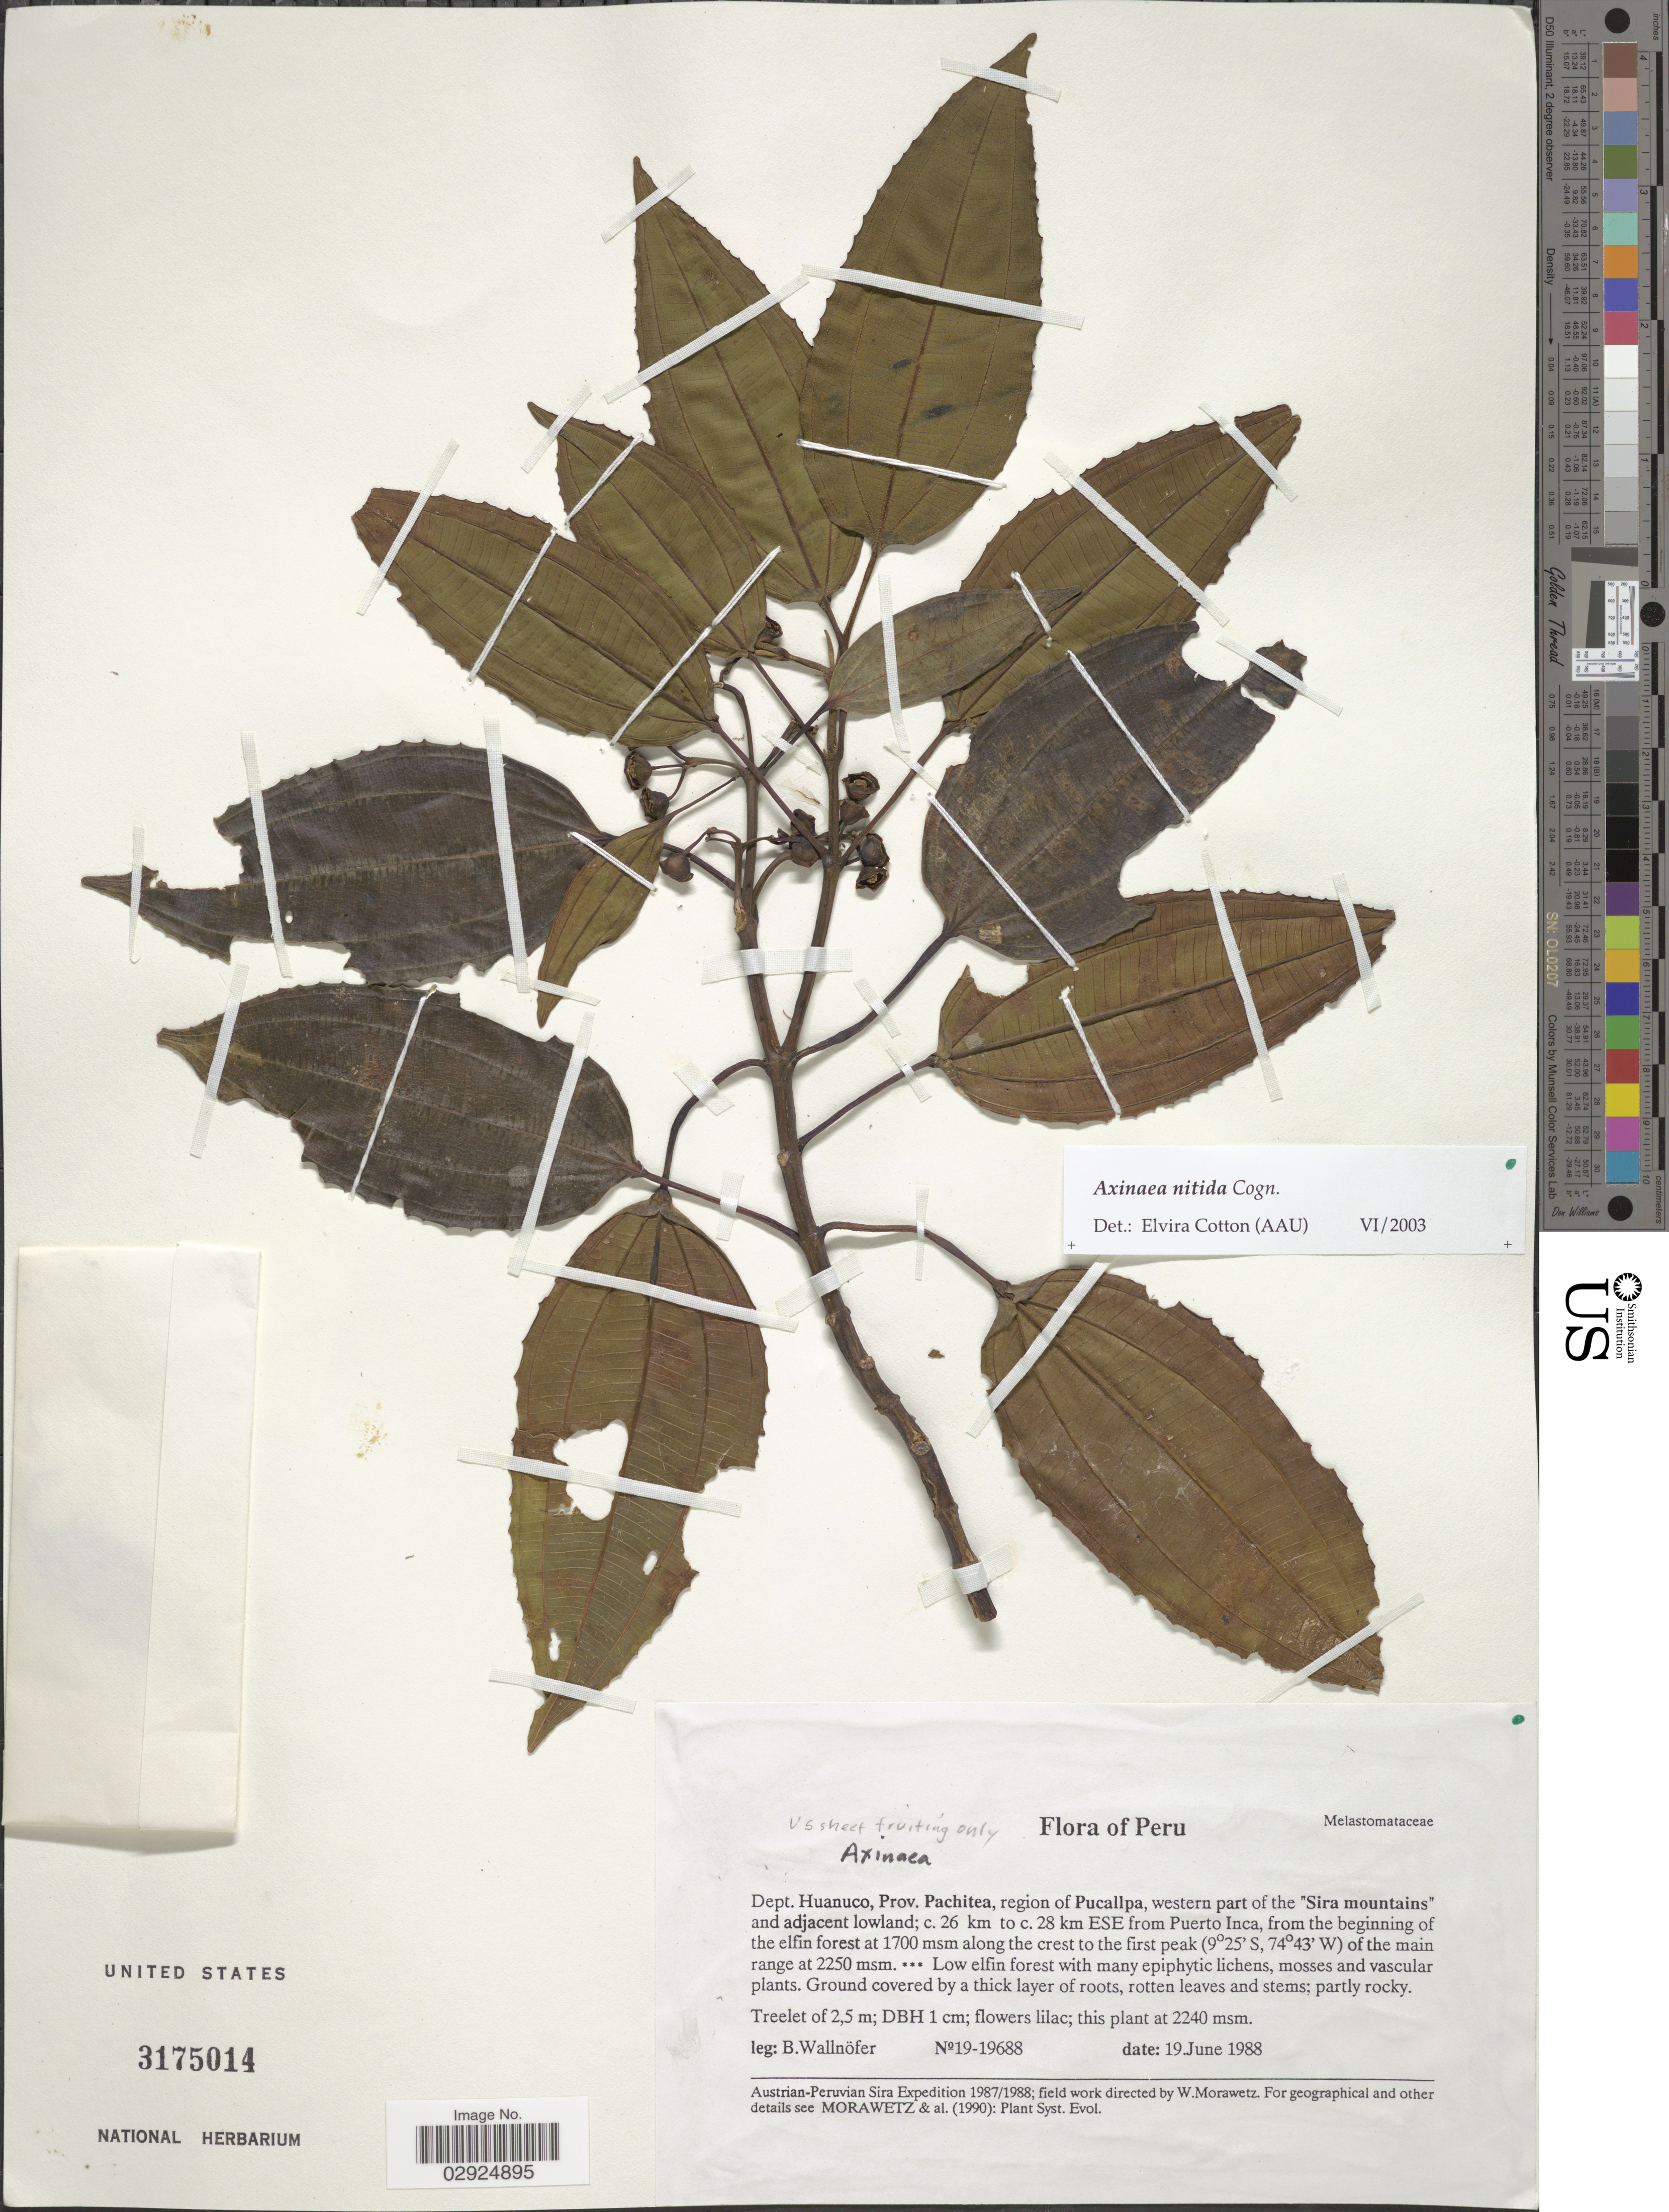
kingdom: Plantae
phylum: Tracheophyta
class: Magnoliopsida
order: Myrtales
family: Melastomataceae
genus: Axinaea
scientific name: Axinaea nitida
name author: Cogn.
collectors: B. Wallnöfer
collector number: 19-19688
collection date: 1988-06-19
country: Peru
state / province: Huánuco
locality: Dept. Huanuco, Prov. Pachitea, region of Pucallpa, western part of the "Sira mountains" and adjacent lowland; c. 26 km to c. 28 km ESE from Puerto Inca, from the beginning of the elfin forest, along the crest to the first peak.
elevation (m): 1700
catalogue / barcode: US 3175014